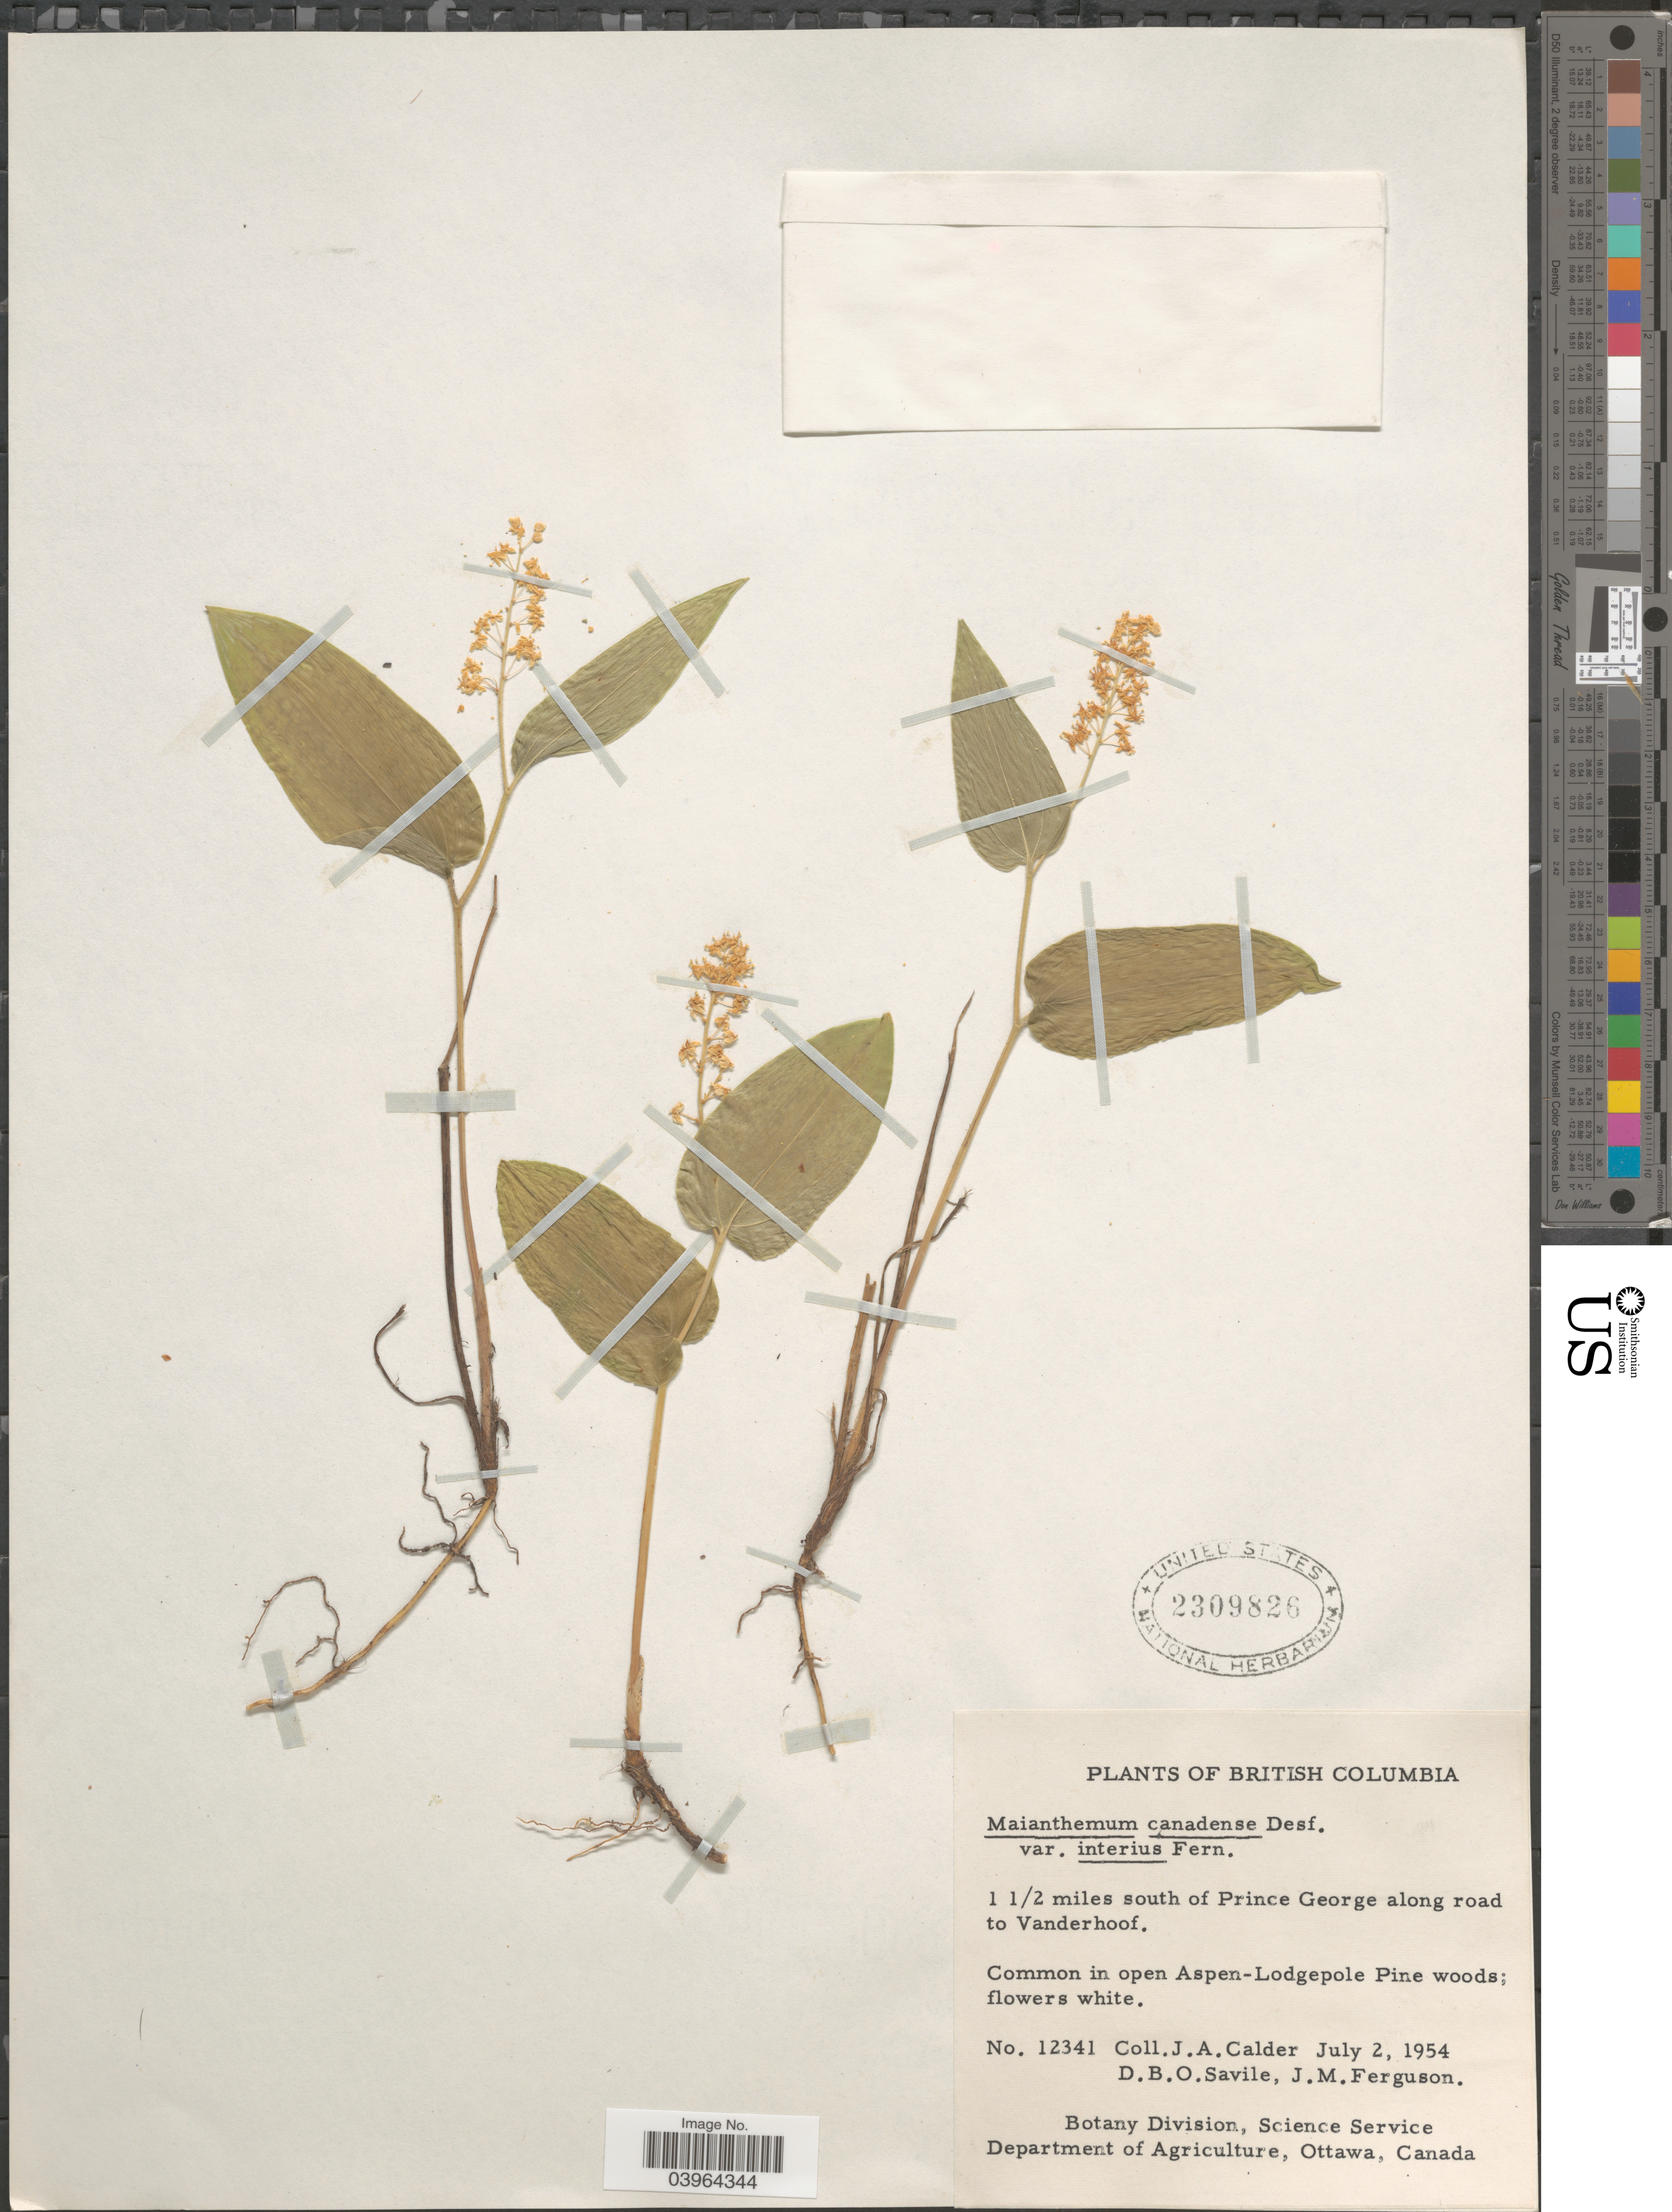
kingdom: Plantae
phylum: Tracheophyta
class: Liliopsida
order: Asparagales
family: Asparagaceae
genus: Maianthemum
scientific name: Maianthemum canadense var. interius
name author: Fernald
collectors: J. A. Calder, D. Savile & J. M. Ferguson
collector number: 12341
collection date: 1954-07-02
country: Canada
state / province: British Columbia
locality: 1 1/2 miles south of Prince George along road to Vanderhoof.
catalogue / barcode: US 2309826